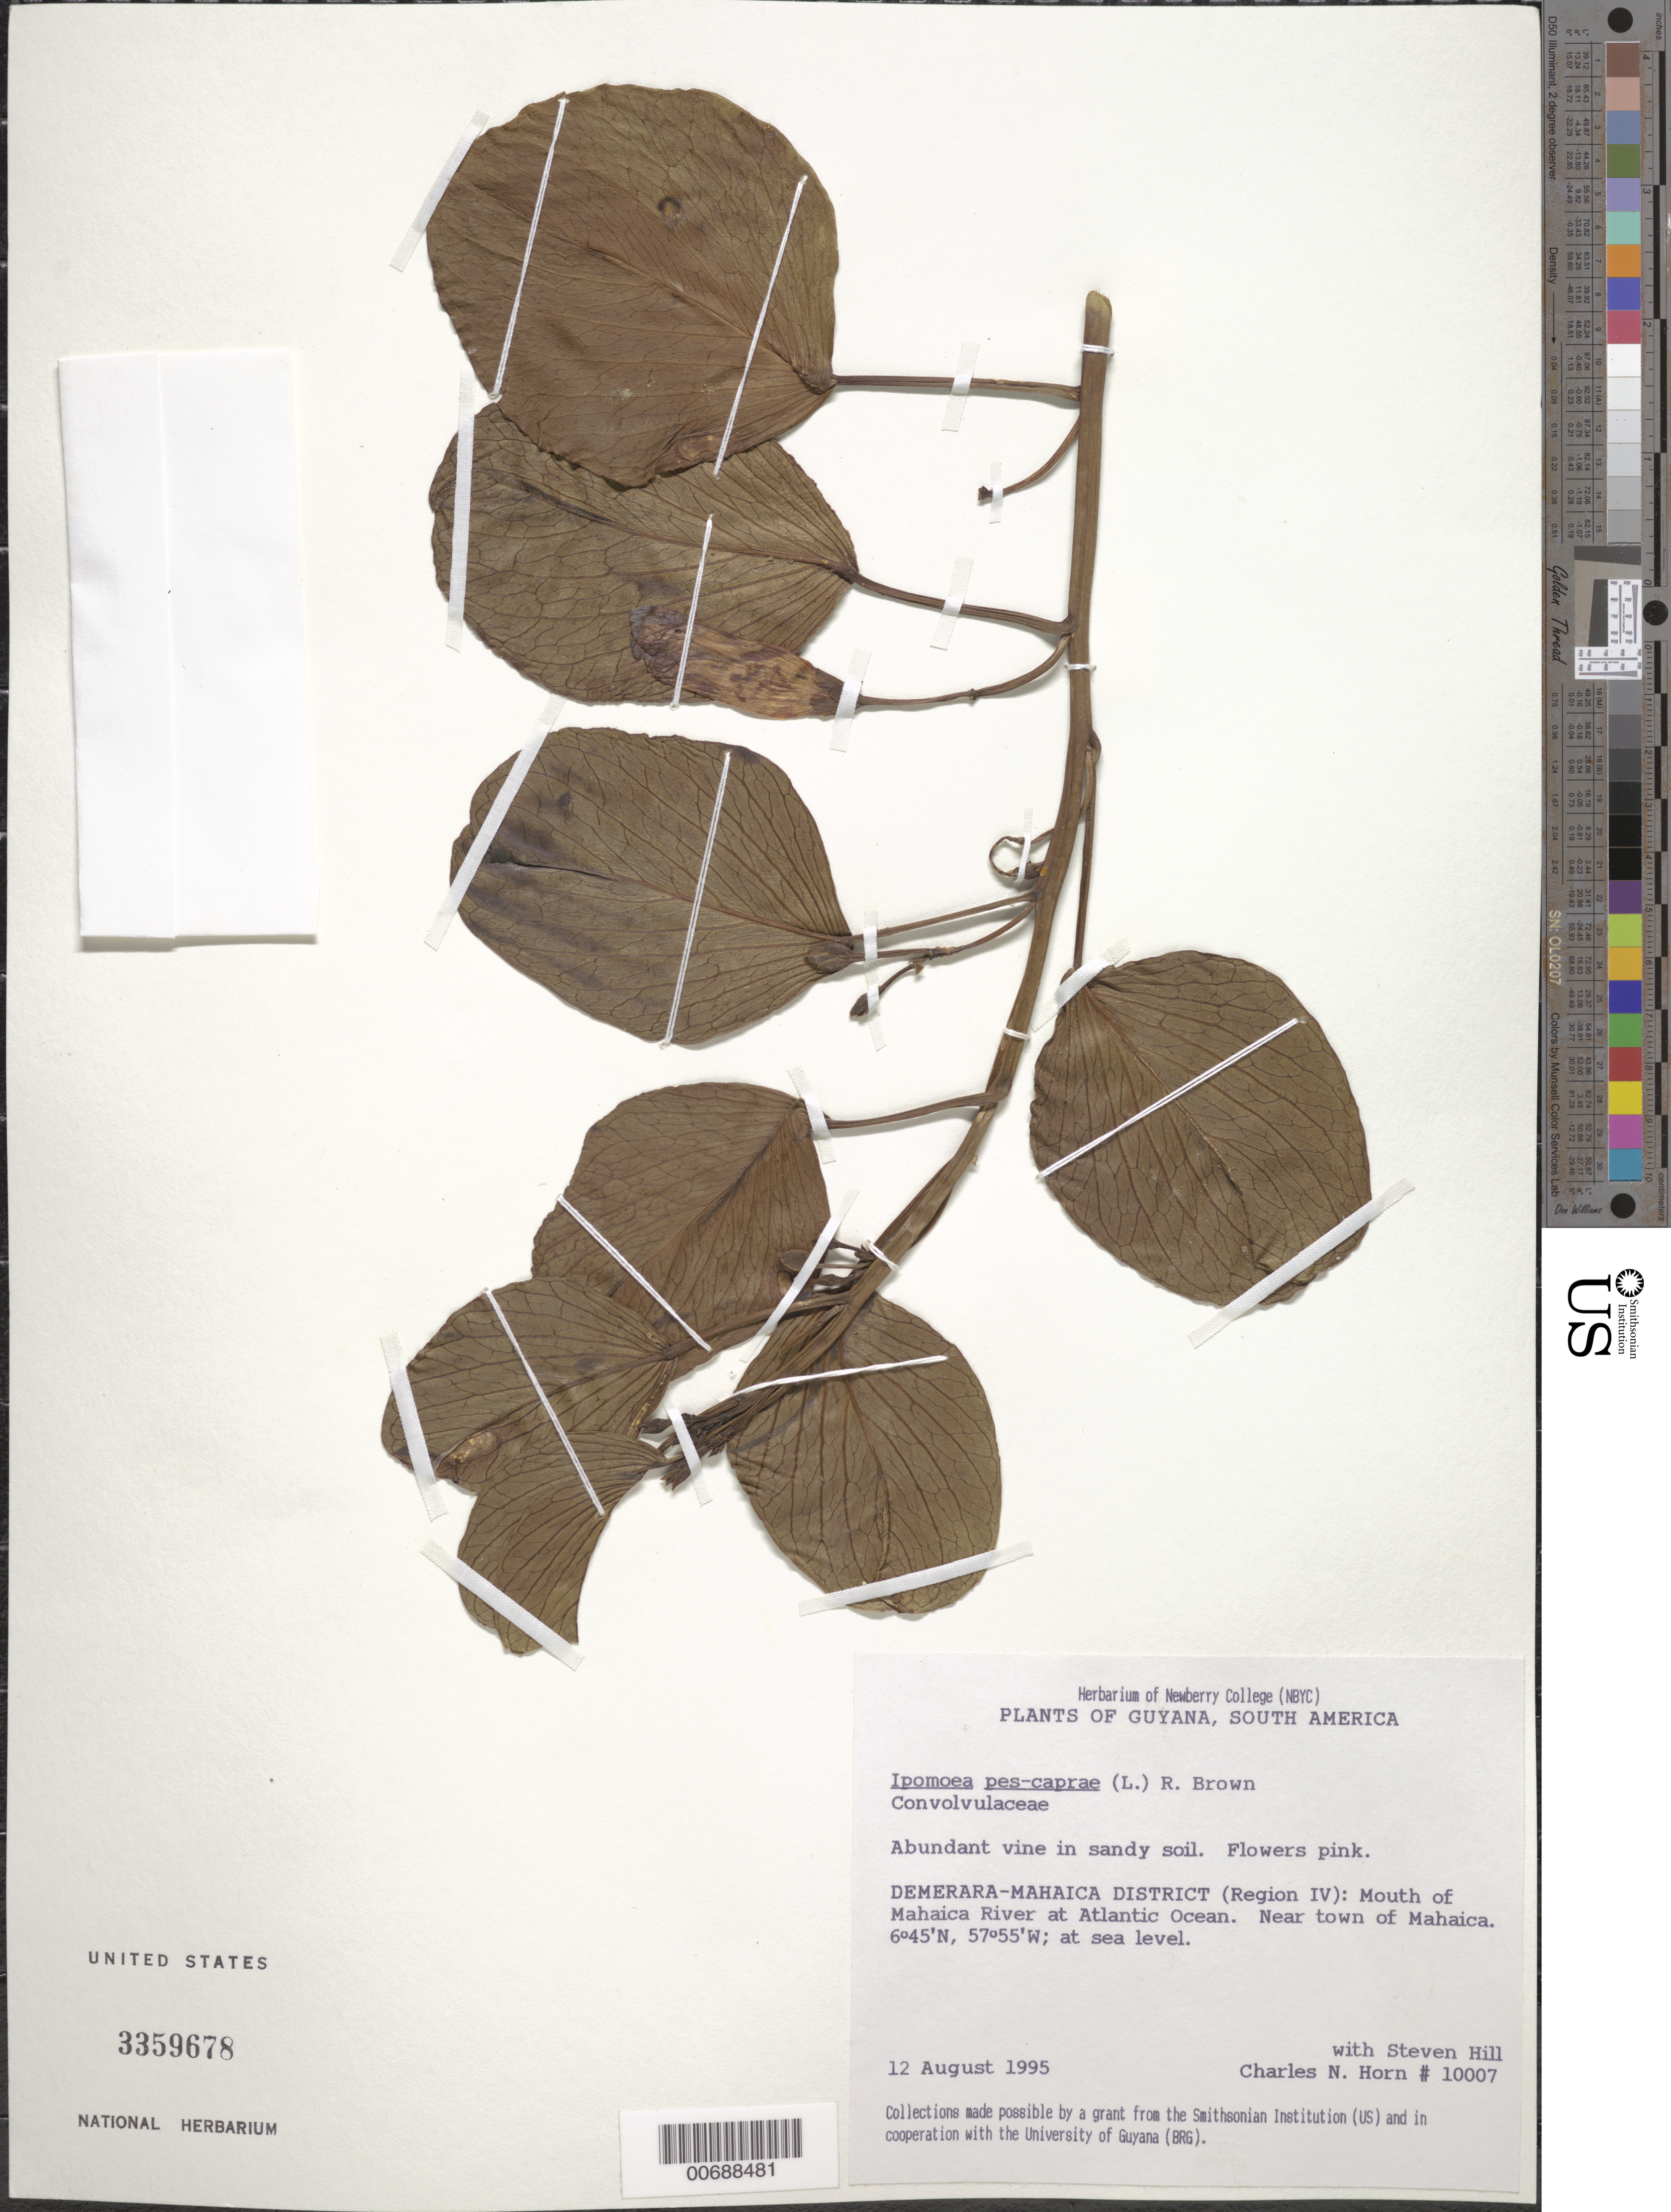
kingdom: Plantae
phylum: Tracheophyta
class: Magnoliopsida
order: Solanales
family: Convolvulaceae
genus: Ipomoea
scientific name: Ipomoea pes-caprae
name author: (L.) R. Br.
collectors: C. N. Horn & S. Hill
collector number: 10007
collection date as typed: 12-Aug-95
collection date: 1995-08-12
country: Guyana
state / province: Demerara-Mahaica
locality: Mahaica R., mouth at Atlantic Ocean, near town of Mahaica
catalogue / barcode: US 3359678